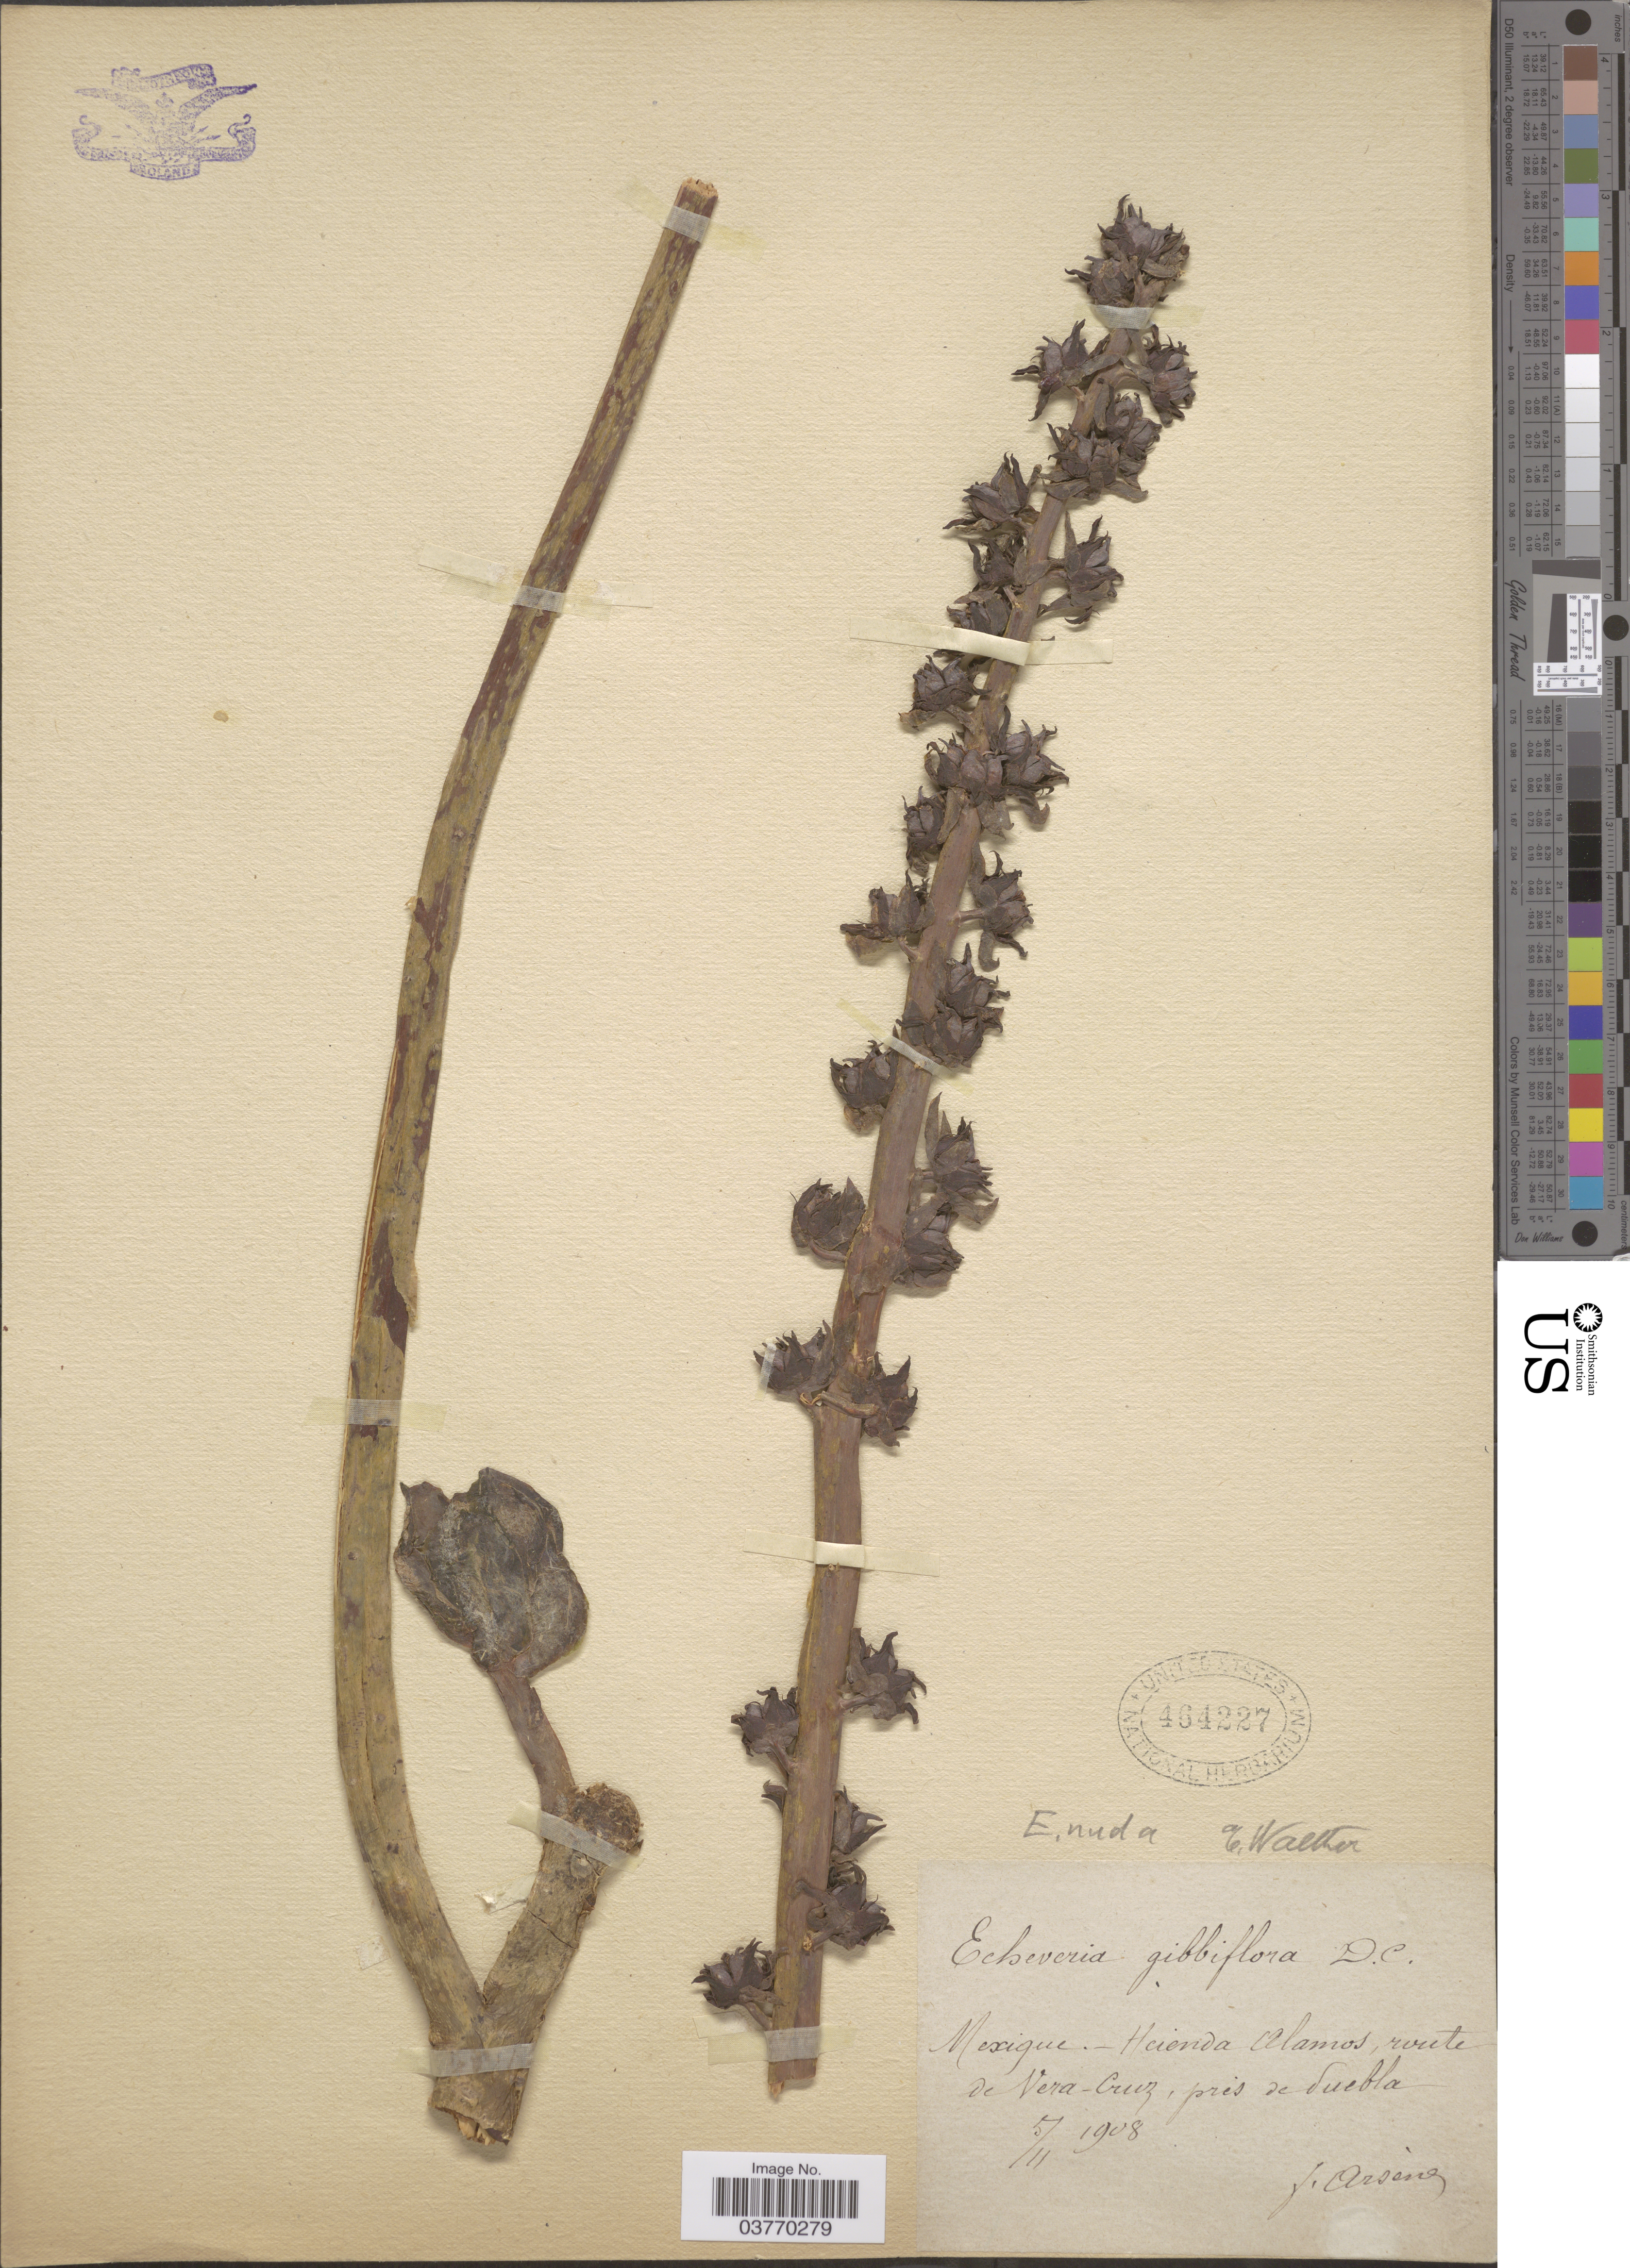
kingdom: Plantae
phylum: Tracheophyta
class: Magnoliopsida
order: Saxifragales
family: Crassulaceae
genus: Echeveria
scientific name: Echeveria nuda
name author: Baker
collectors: F. Arsène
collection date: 1908-11-05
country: Mexico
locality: Hcienda Alamos, route de Vera-Cruz, prés de Puebla.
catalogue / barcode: US 464227